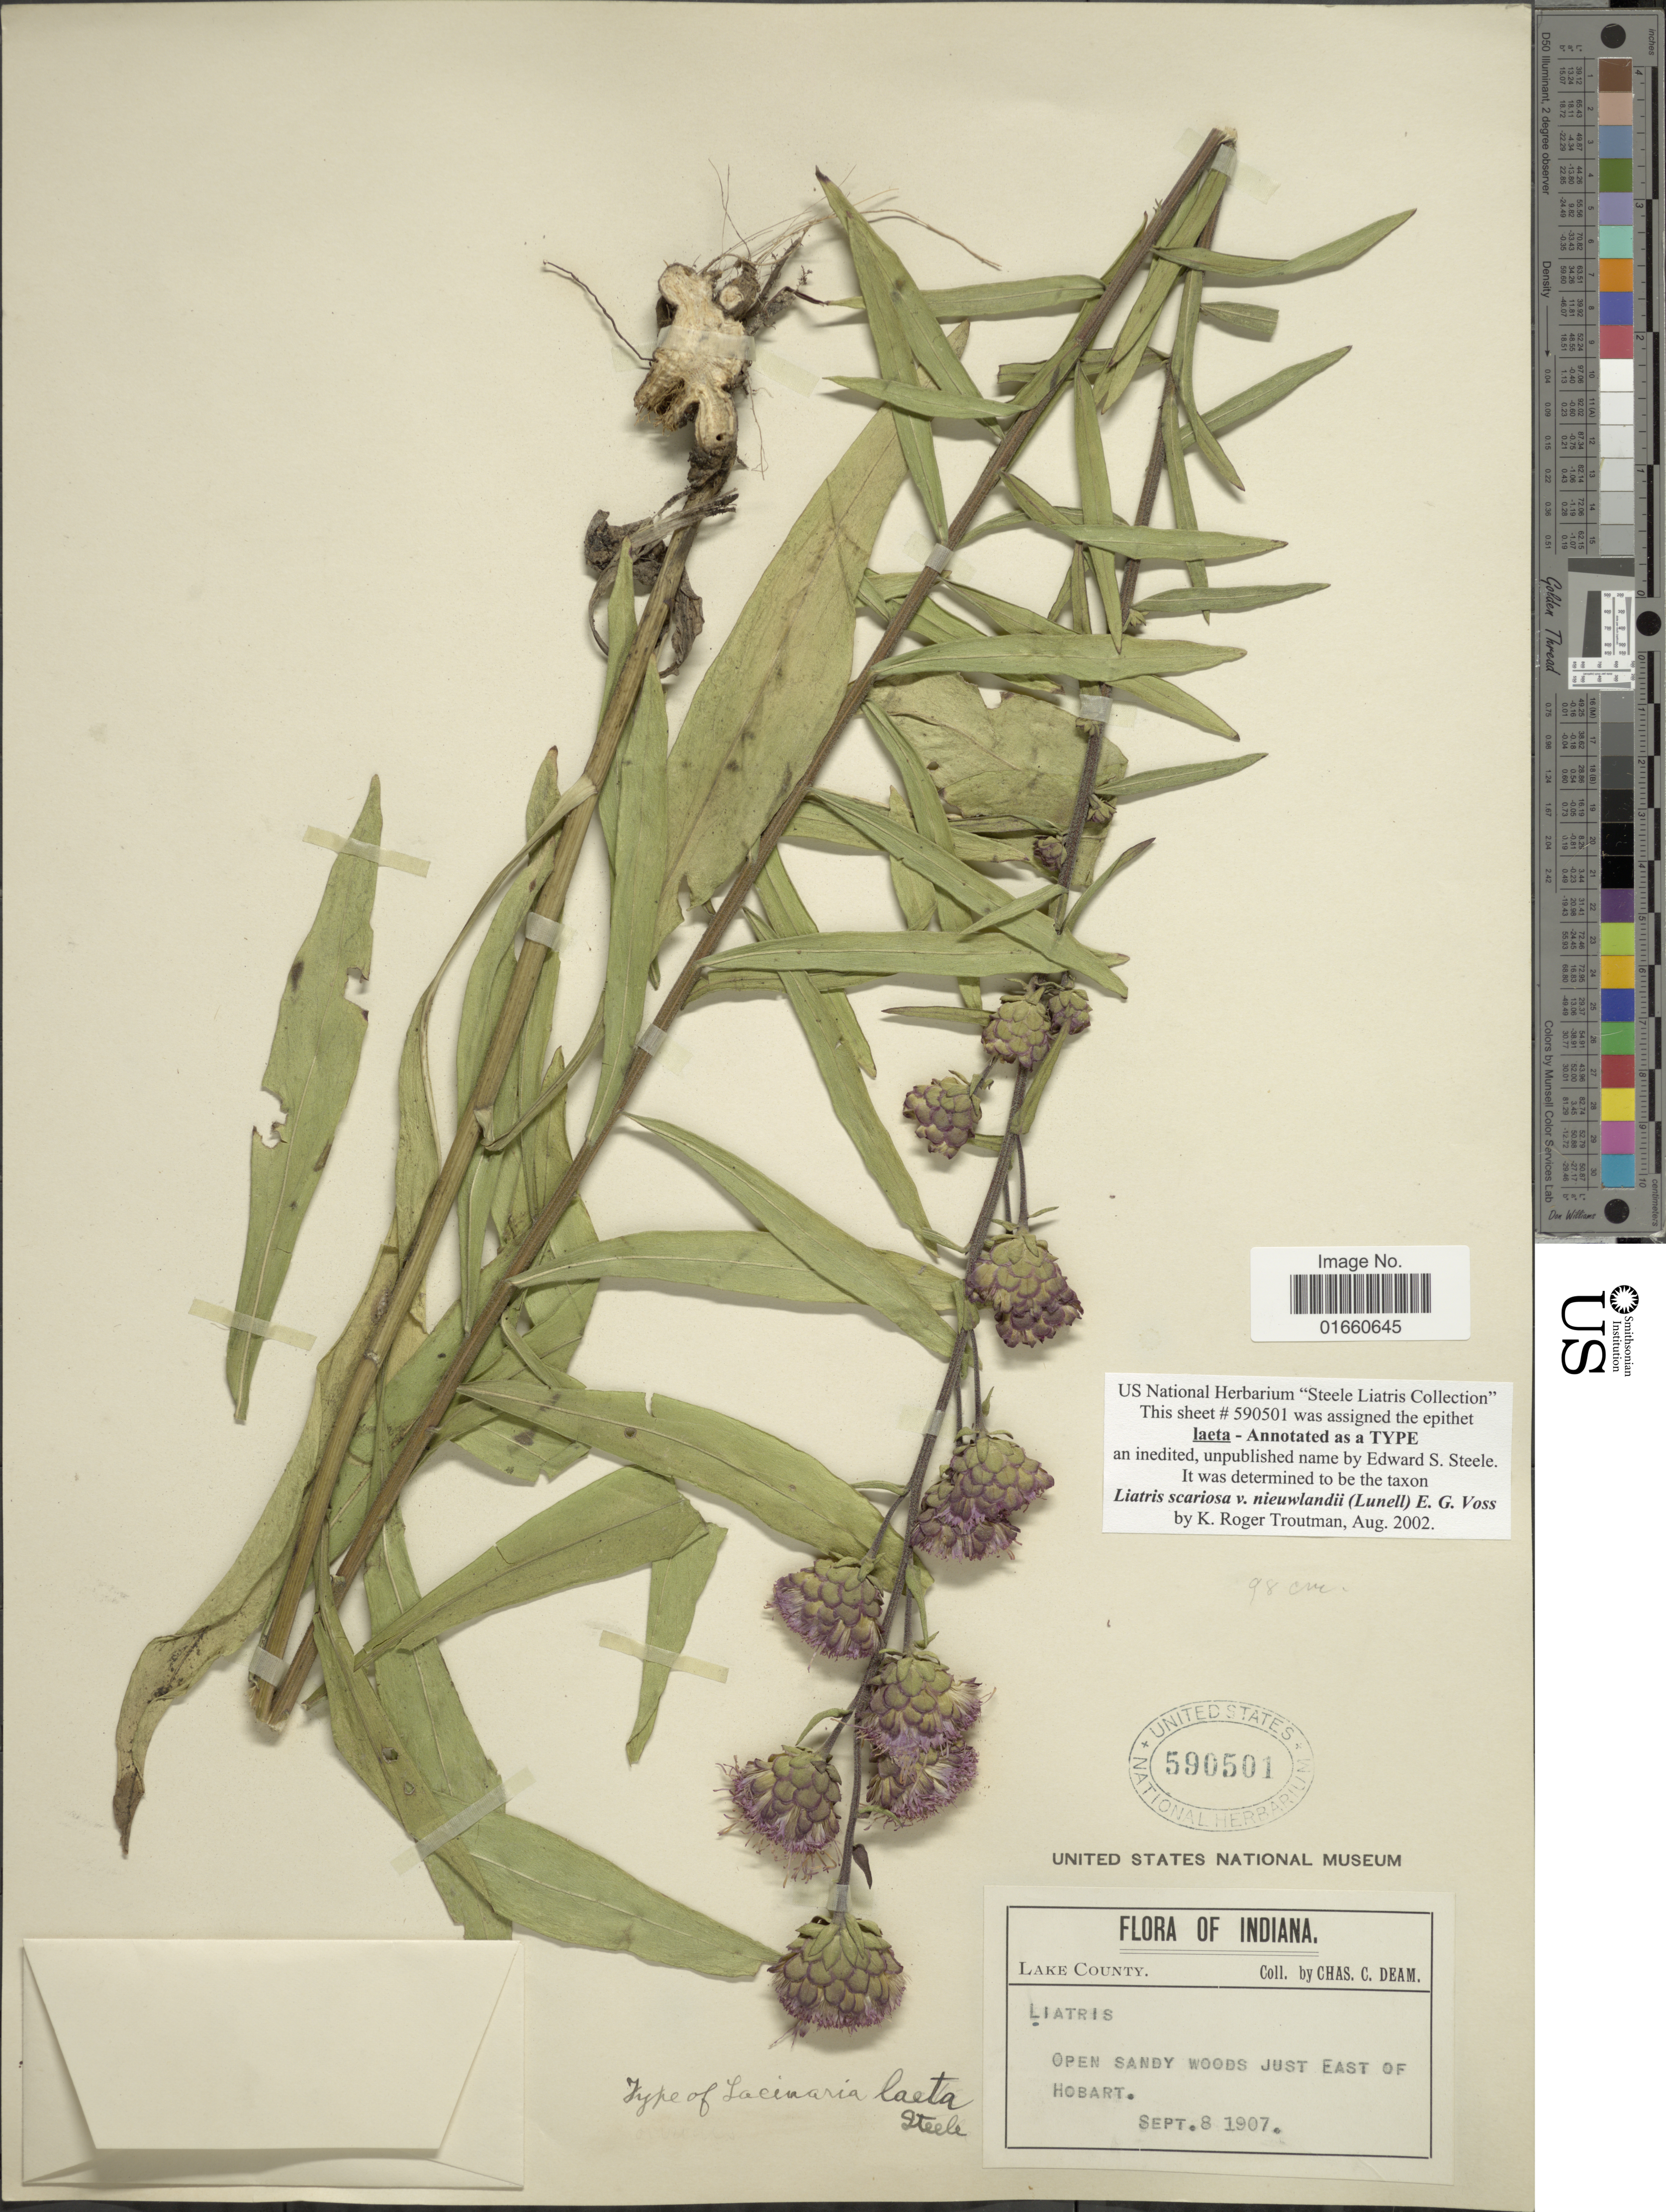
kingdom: Plantae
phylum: Tracheophyta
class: Magnoliopsida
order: Asterales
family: Asteraceae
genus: Liatris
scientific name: Liatris scariosa var. nieuwlandii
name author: (Lunell) E.G. Voss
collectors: C. C. Deam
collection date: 1907-09-08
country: United States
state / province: Indiana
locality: Lake County, Open sandy woods just East of Hobart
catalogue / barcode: US 590501